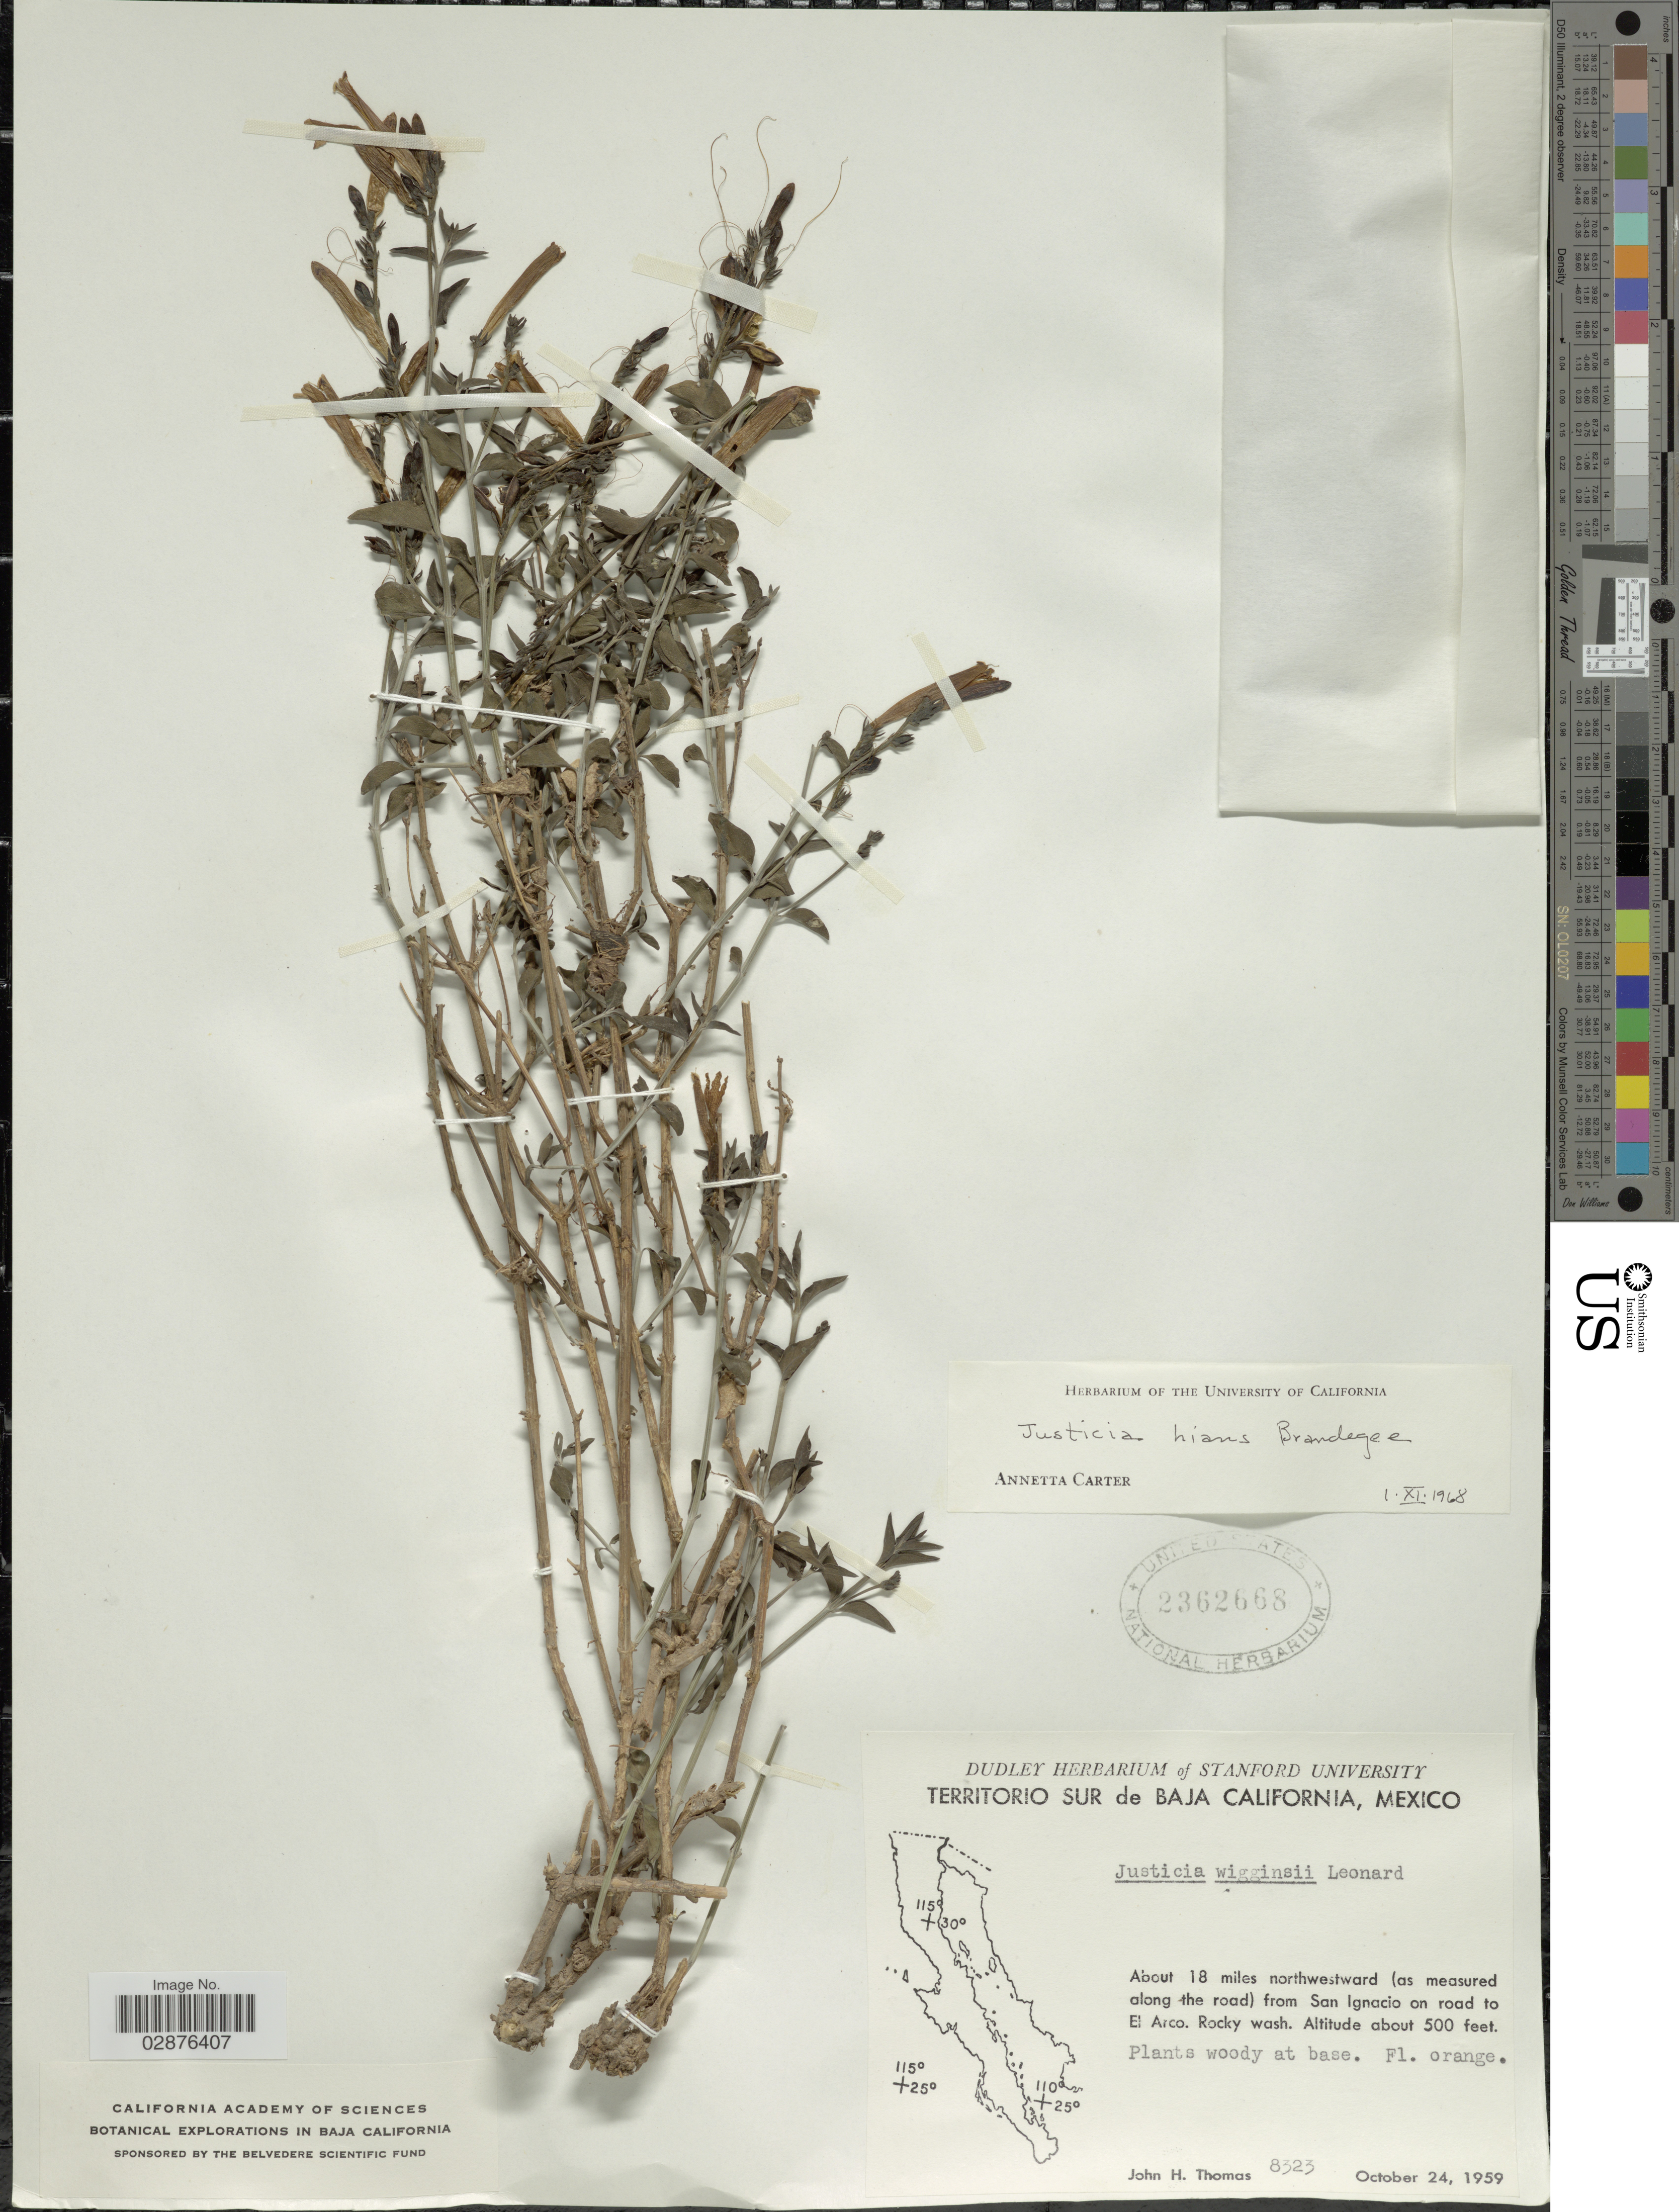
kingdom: Plantae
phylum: Tracheophyta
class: Magnoliopsida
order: Lamiales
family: Acanthaceae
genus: Justicia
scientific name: Justicia hians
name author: (Brandegee) Brandegee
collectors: J. H. Thomas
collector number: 8323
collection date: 1959-10-24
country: Mexico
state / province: Baja California Sur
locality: Territorio Sur de Baja California. About 18 miles northwestward (as measured along the road) from San Ignacio on road to El Arco.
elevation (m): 152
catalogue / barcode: US 2362668